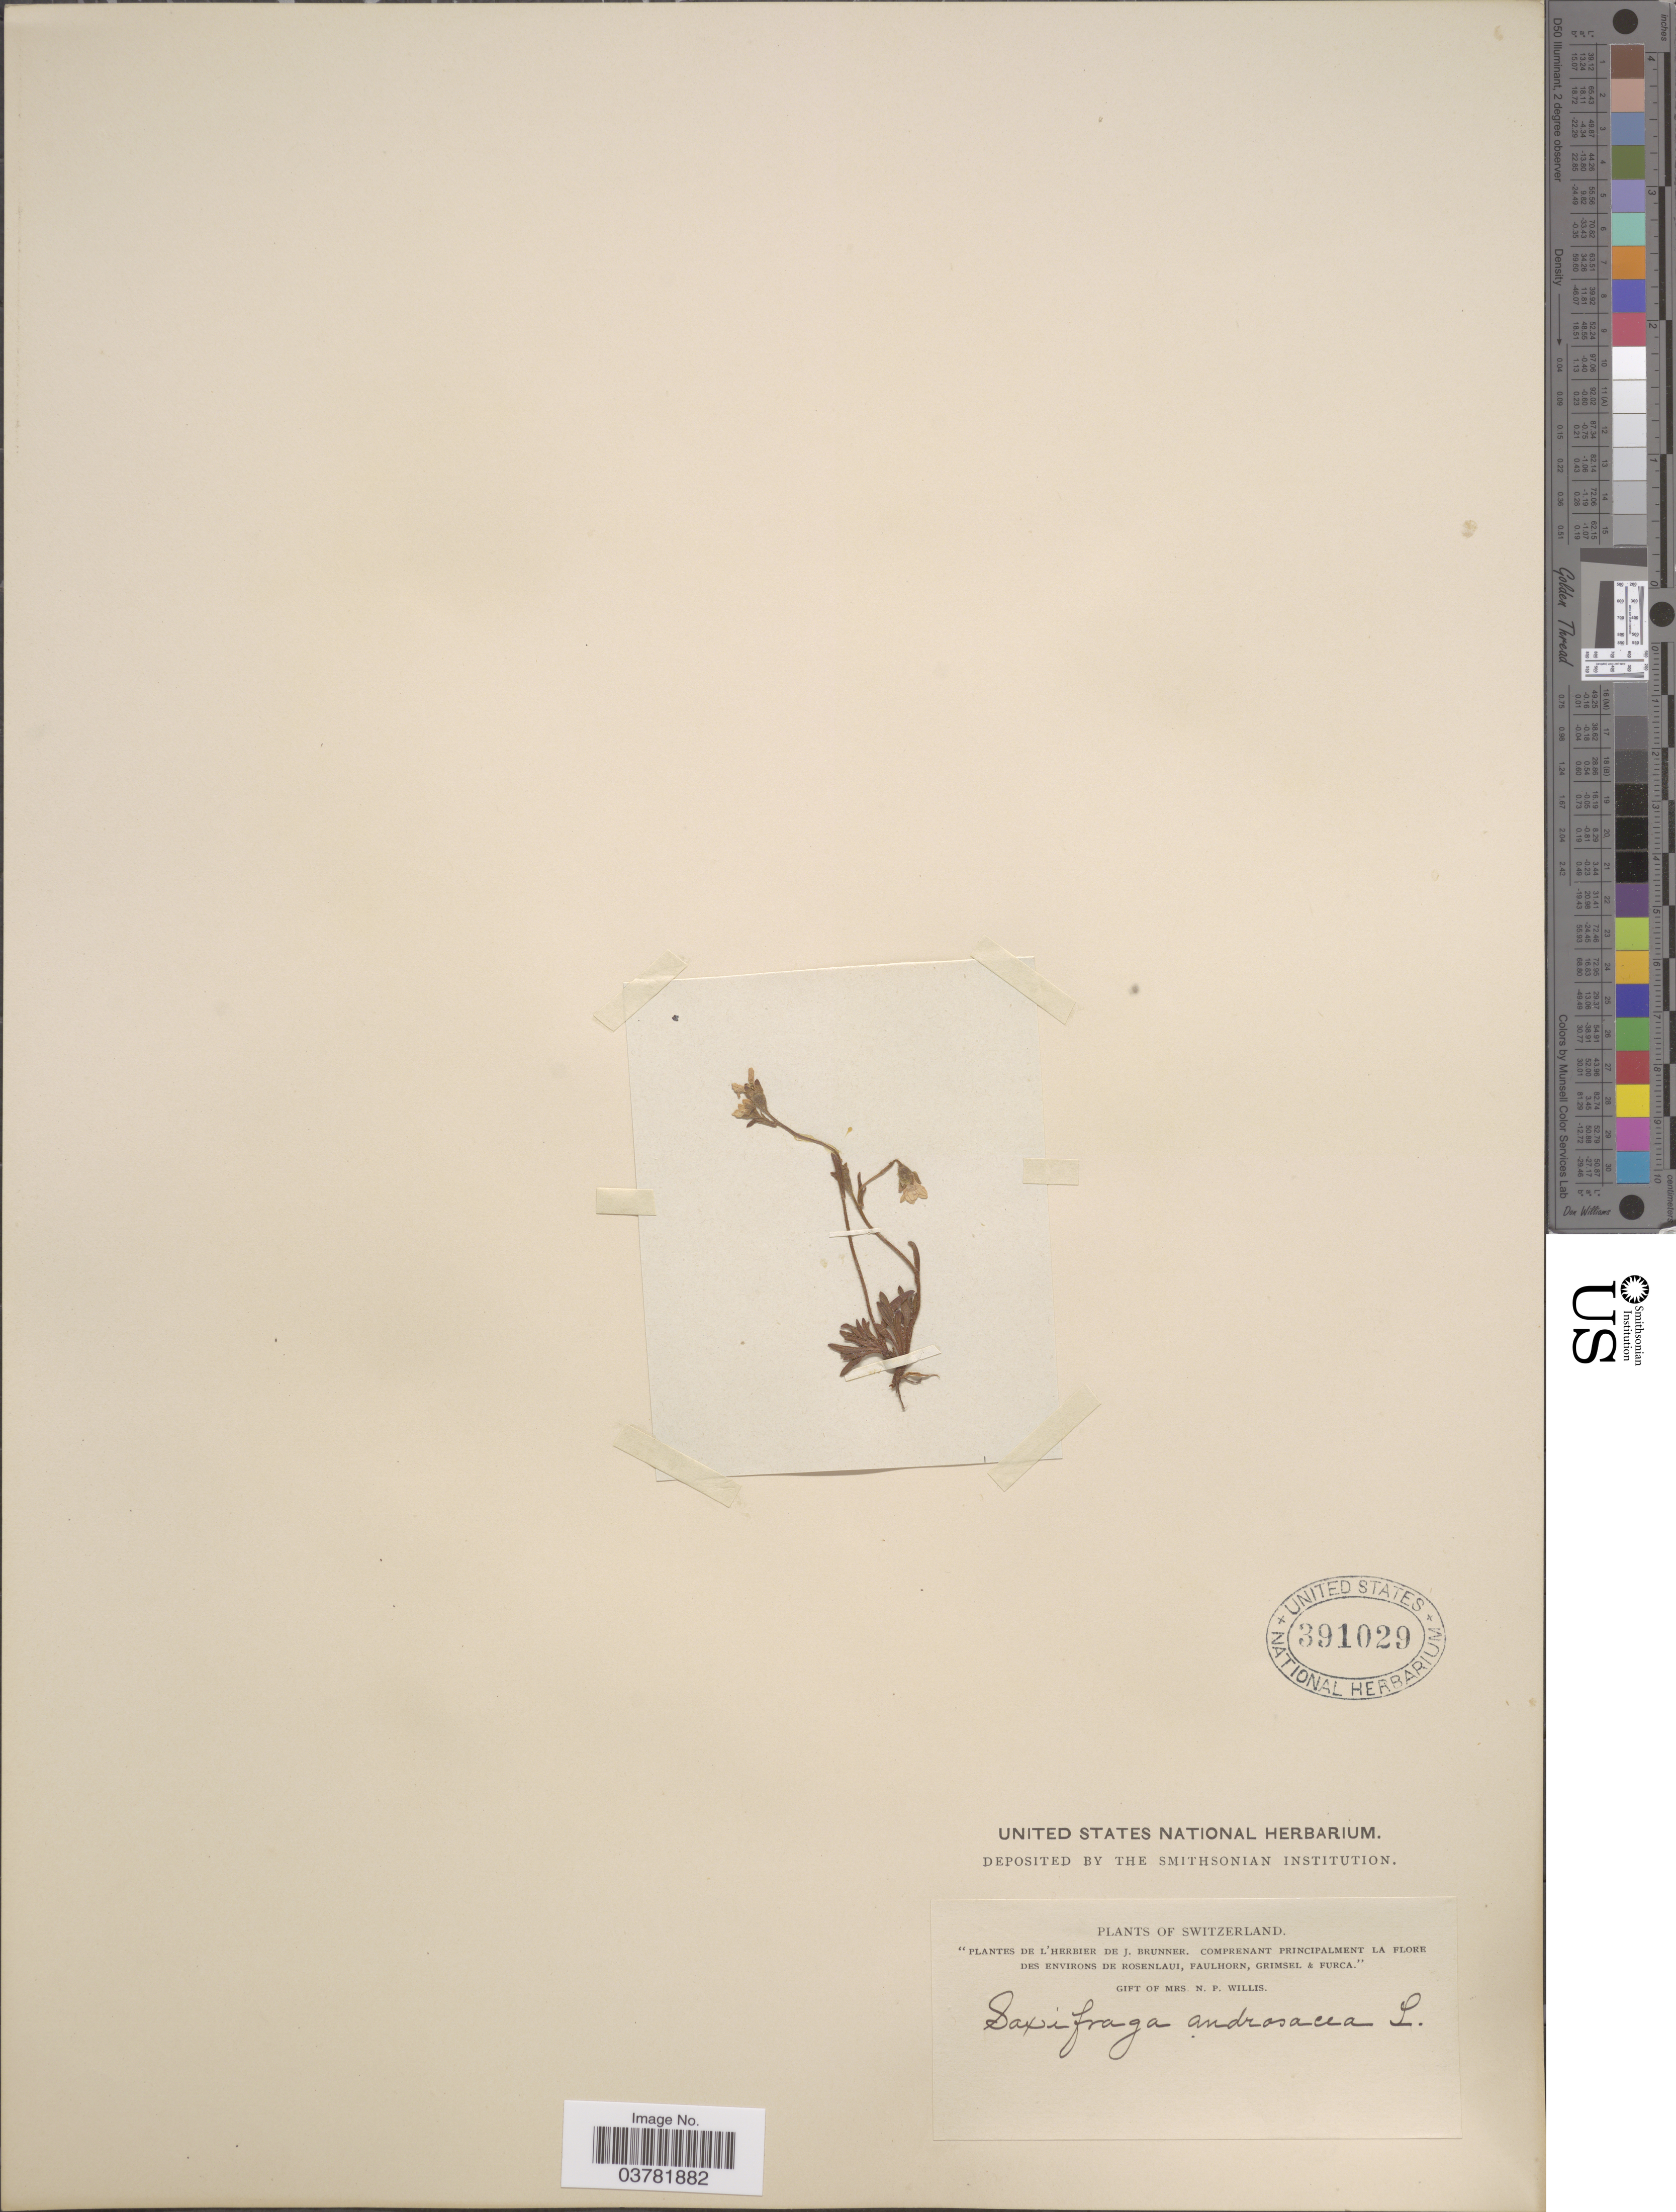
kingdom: Plantae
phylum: Tracheophyta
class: Magnoliopsida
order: Saxifragales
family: Saxifragaceae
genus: Saxifraga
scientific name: Saxifraga androsacea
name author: L.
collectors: J. Brunner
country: Switzerland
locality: des Environes de Rosenlaui, Faulhorn, Grimsel & Furca.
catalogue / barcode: US 391029